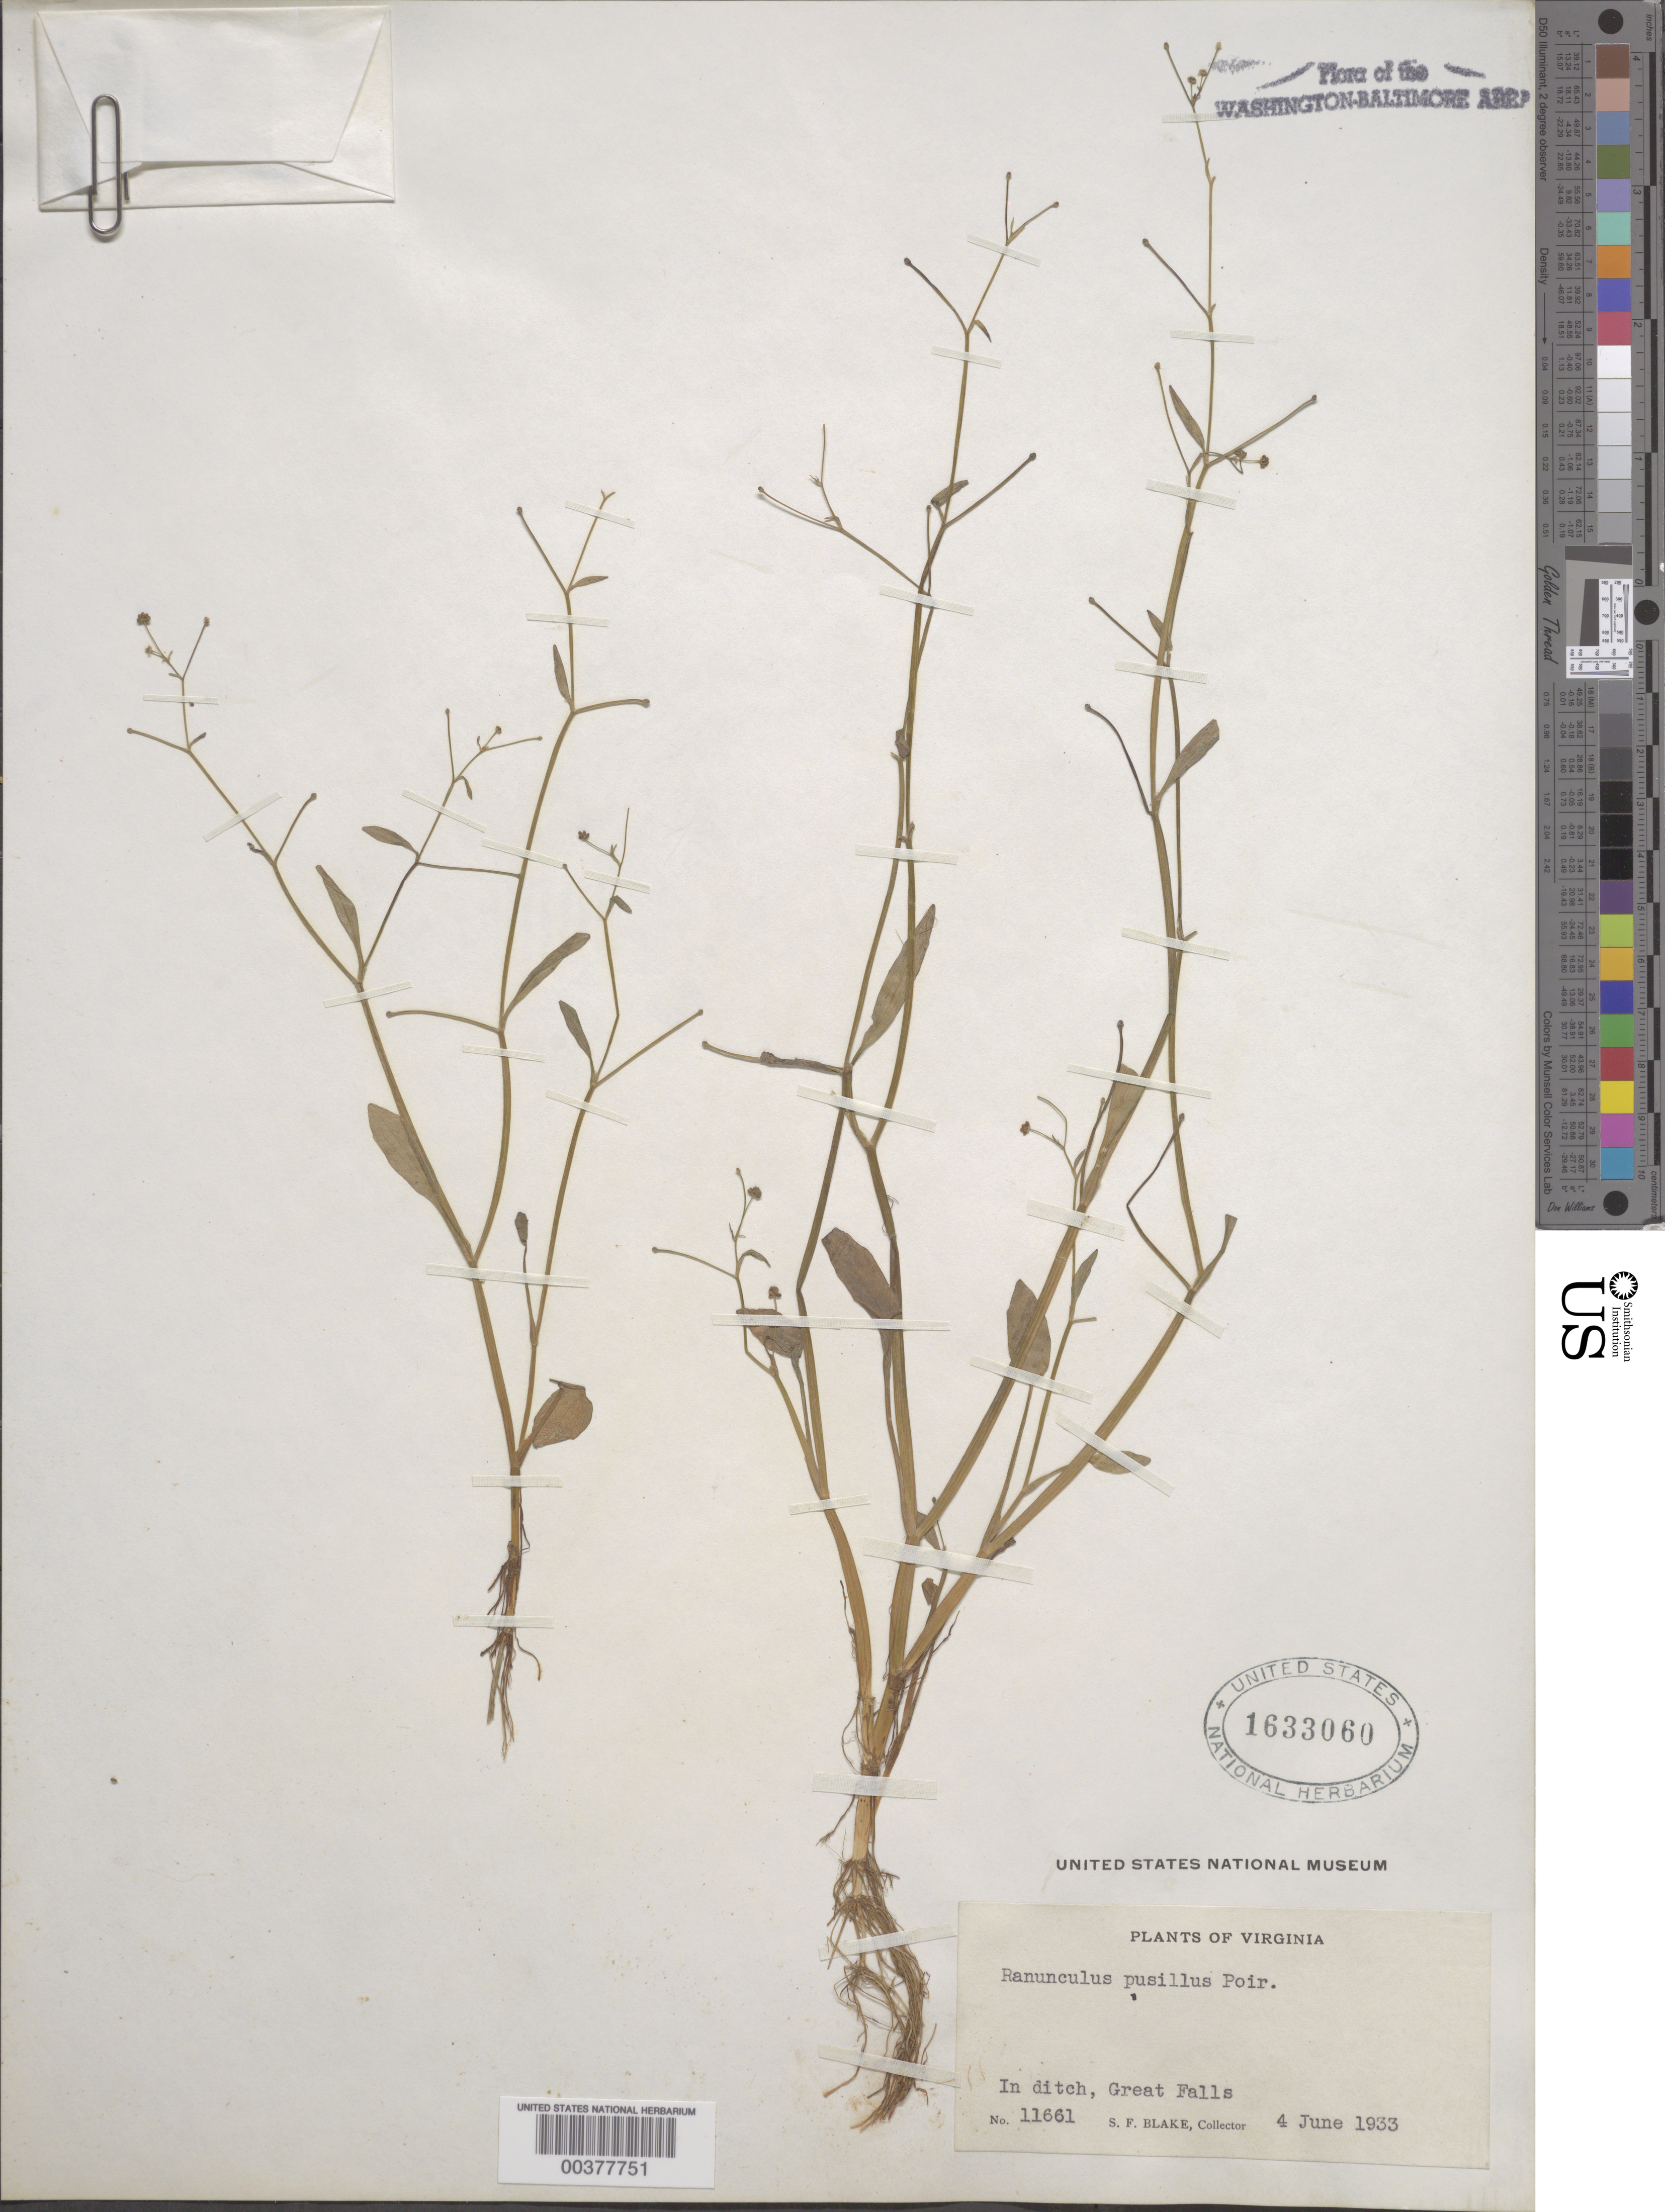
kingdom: Plantae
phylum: Tracheophyta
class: Magnoliopsida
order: Ranunculales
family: Ranunculaceae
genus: Ranunculus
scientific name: Ranunculus pusillus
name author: Poir.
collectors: S. Blake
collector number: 11661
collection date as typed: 04 Jun 1933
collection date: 1933-06-04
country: United States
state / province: Virginia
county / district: Fairfax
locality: Great Falls C. and O. Canal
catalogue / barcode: US 1633060